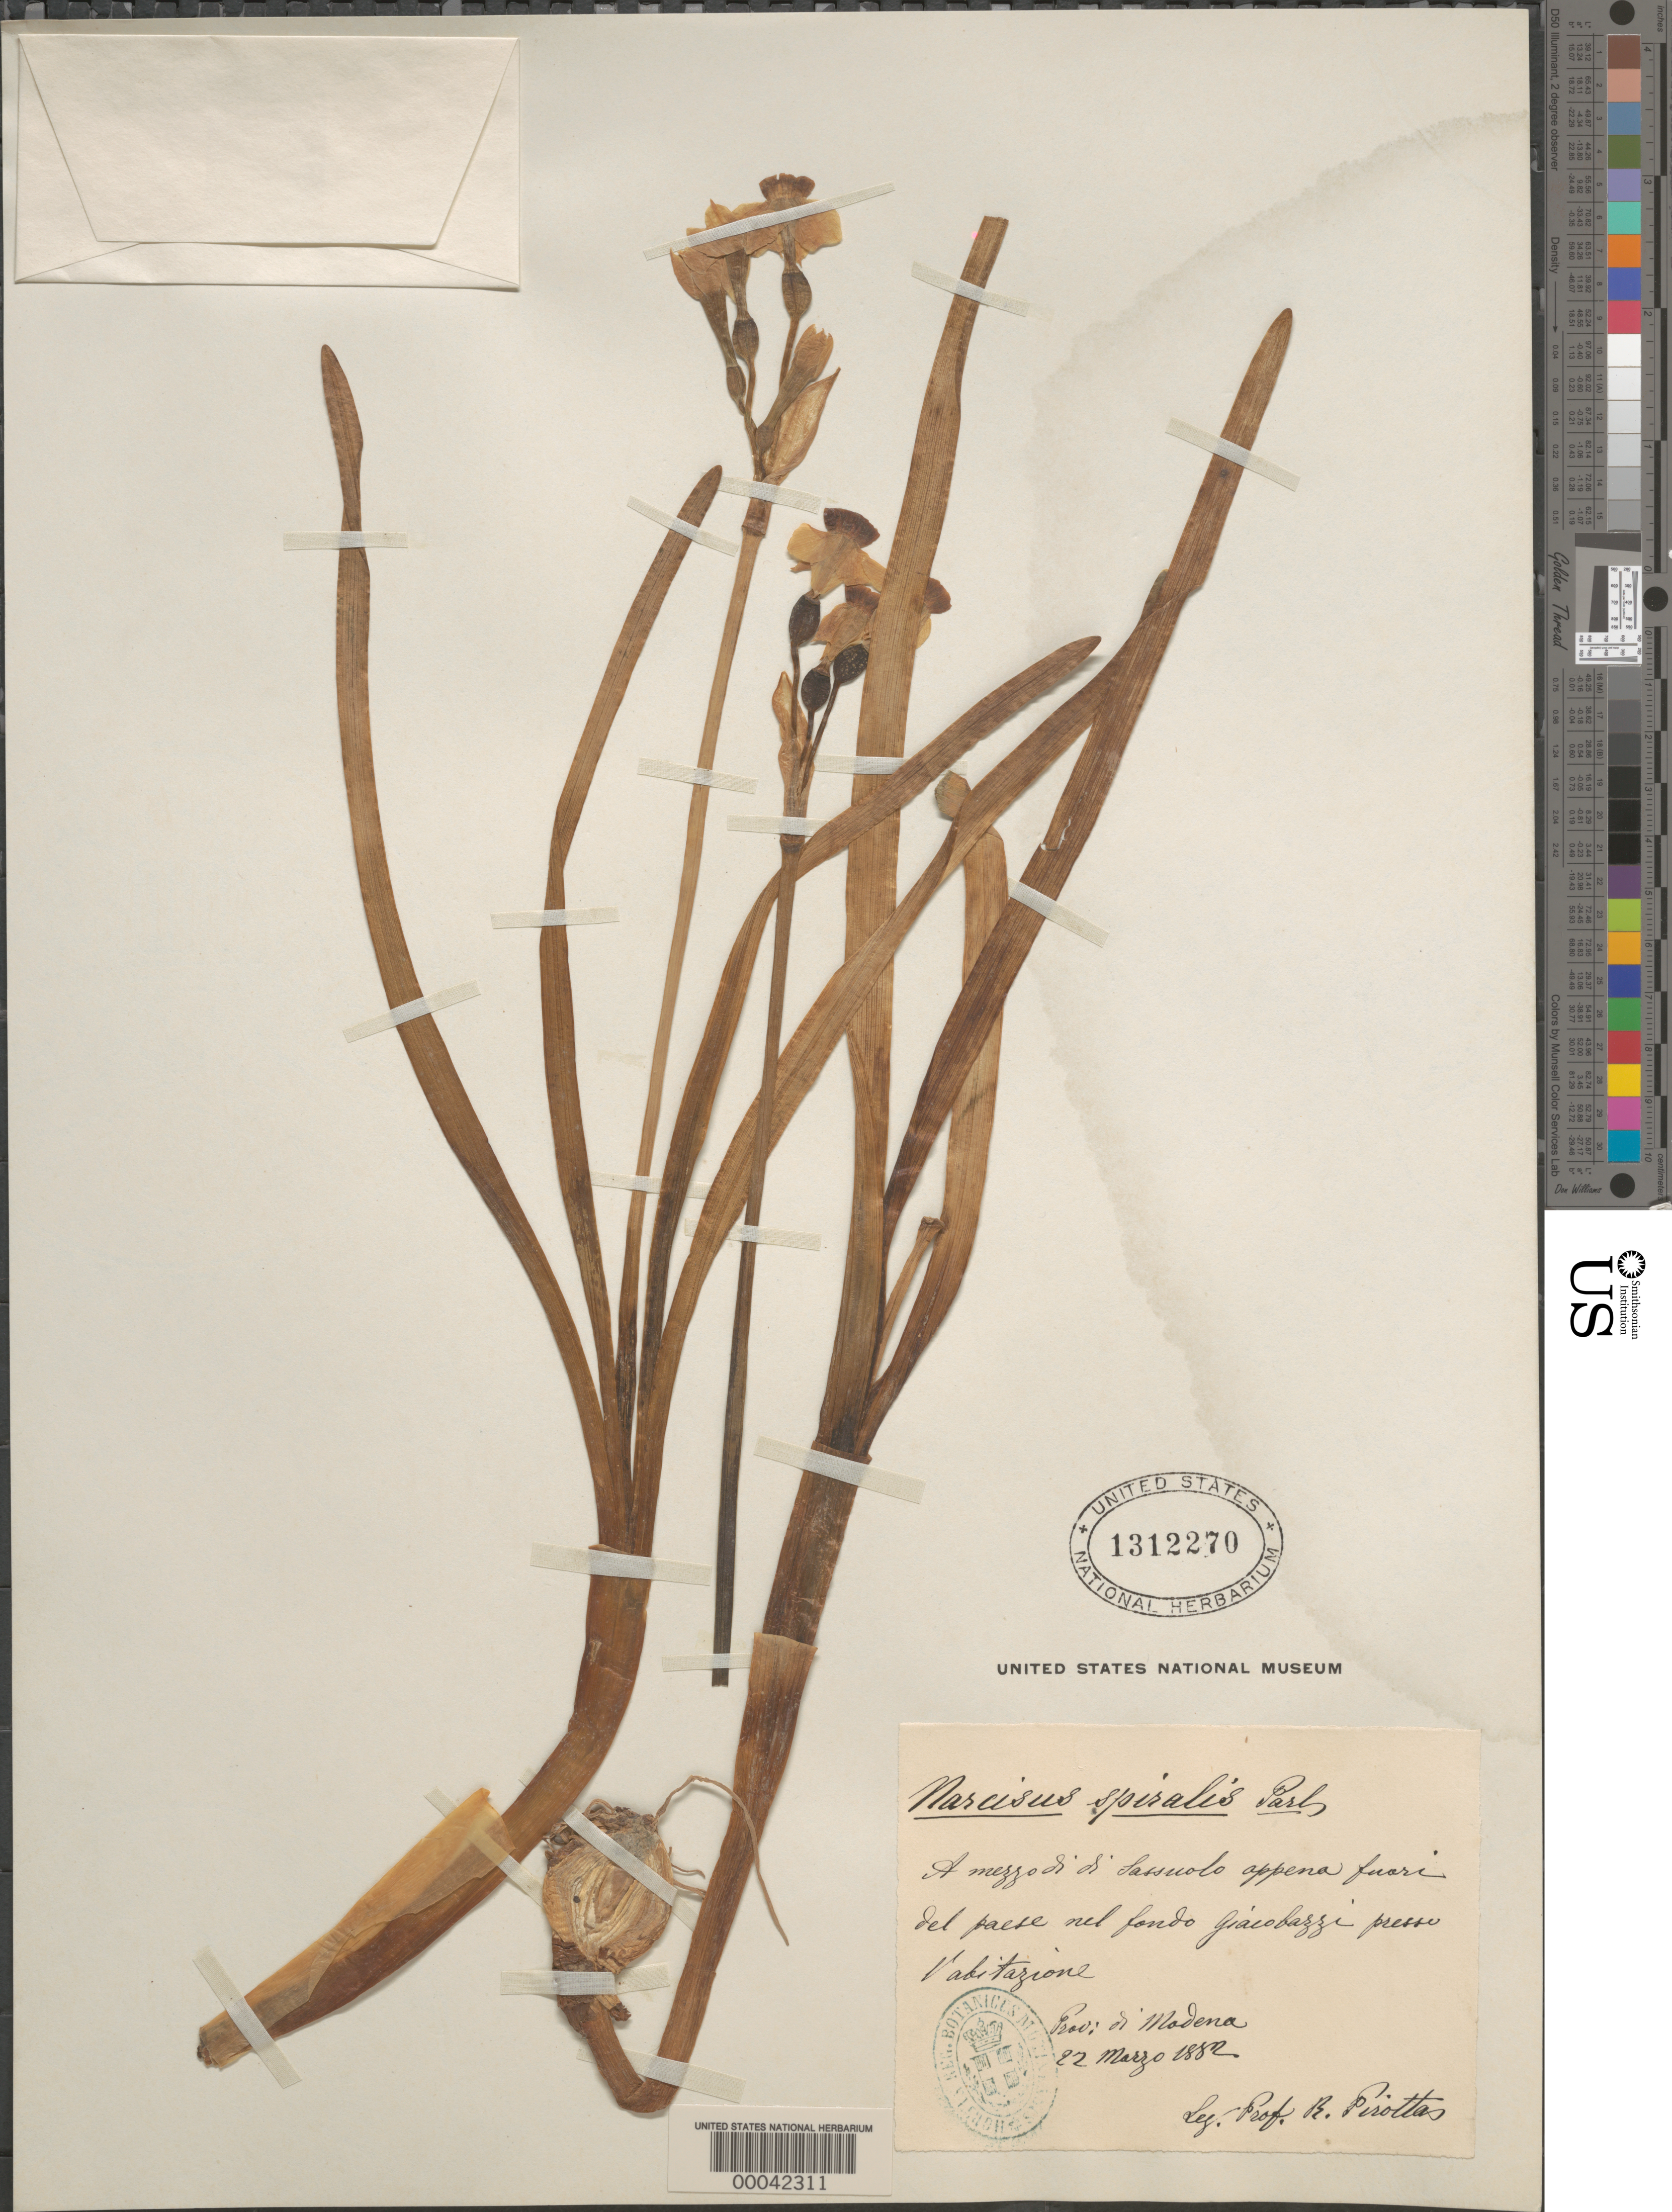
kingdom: Plantae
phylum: Tracheophyta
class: Liliopsida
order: Asparagales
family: Amaryllidaceae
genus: Narcissus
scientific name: Narcissus spiralis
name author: Fisch. & C.A. Mey.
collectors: B. Pirottas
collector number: .n.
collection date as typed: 22 Mar 1882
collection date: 1882-03-22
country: Italy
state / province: Emilia-romagna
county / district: Modena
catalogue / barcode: US 1312270